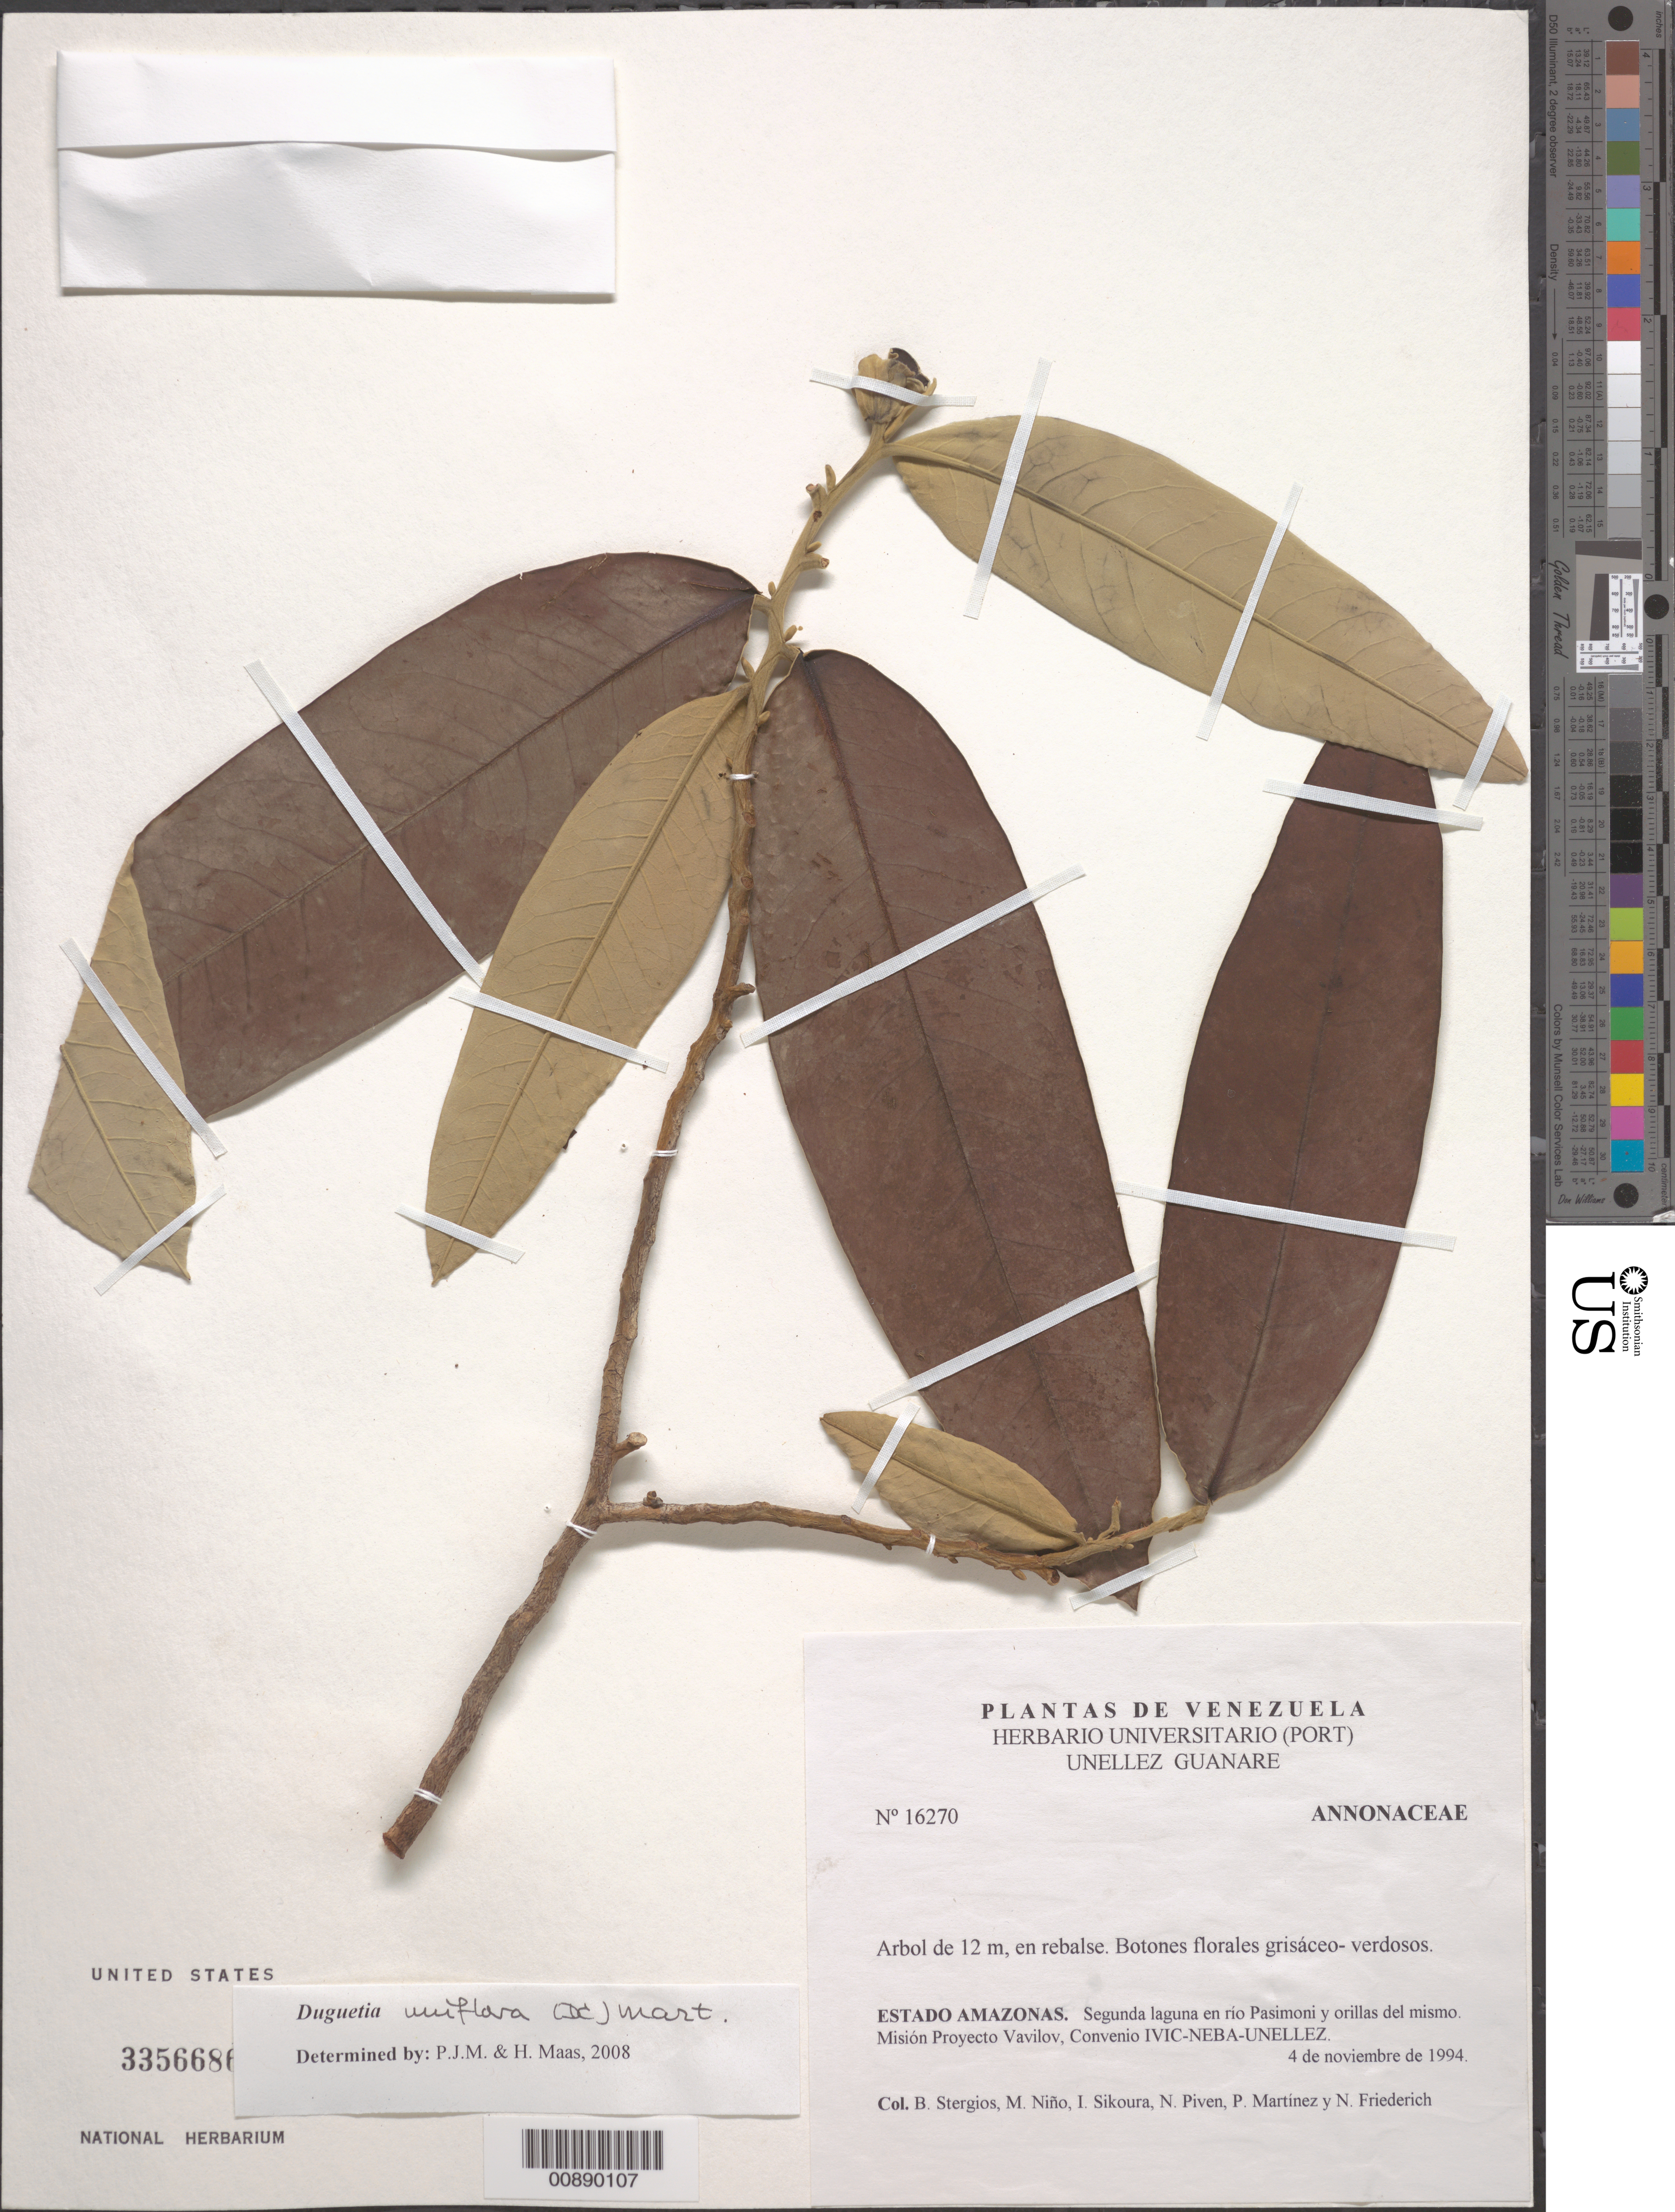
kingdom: Plantae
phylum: Tracheophyta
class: Magnoliopsida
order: Magnoliales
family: Annonaceae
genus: Duguetia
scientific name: Duguetia uniflora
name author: (DC. ex Dunal) Mart.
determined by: Maas, Paul J.; Maas, H.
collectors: B. G. Stergios, S. M. Niño, I. Sikoura, N. Piven, P. Martinez & N. Friederich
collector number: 16270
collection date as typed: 4-Nov-94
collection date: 1994-11-04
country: Venezuela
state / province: Amazonas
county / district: Río Negro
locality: Río Pasimoni, Misión Proyecto Vavilov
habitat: Segunda laguna en río y orillad del mismo; en rebalse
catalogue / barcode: US 3356686